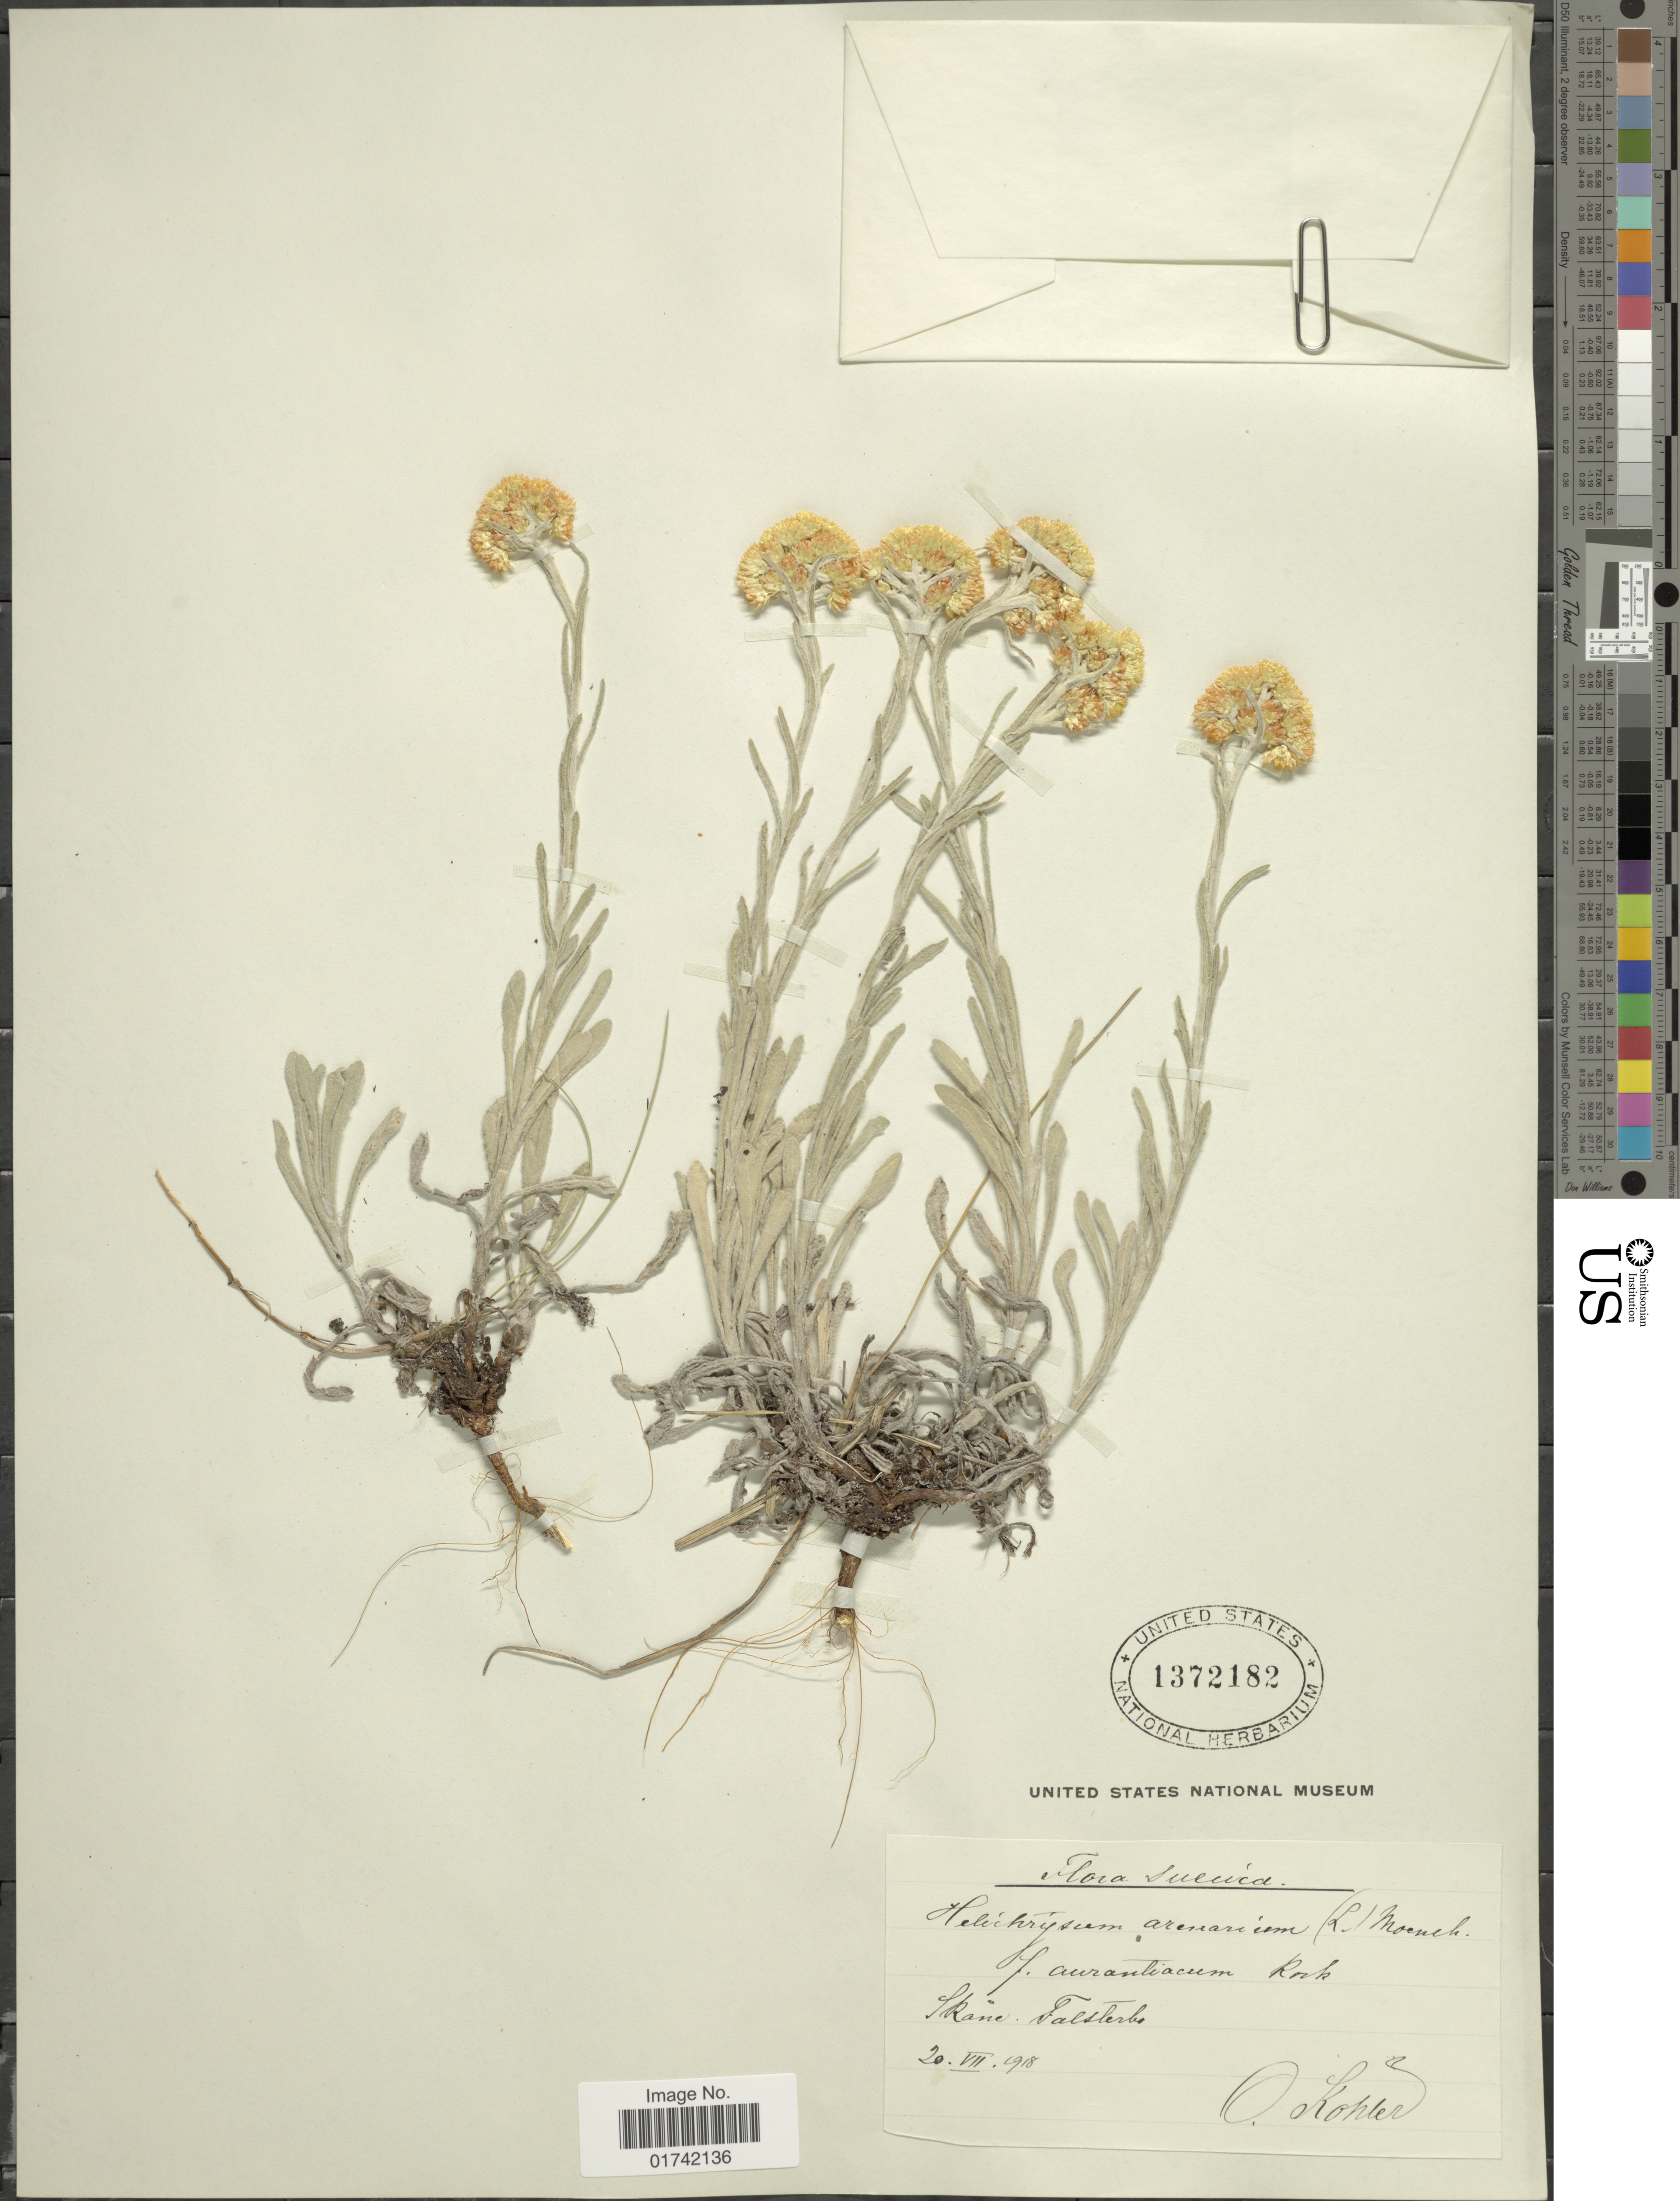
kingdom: Plantae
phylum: Tracheophyta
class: Magnoliopsida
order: Asterales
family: Asteraceae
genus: Helichrysum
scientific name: Helichrysum arenarium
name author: (L.) Moench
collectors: O. Köhler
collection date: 1918-07-20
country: Sweden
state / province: Skåne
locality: Falsterbo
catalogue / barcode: US 1372182